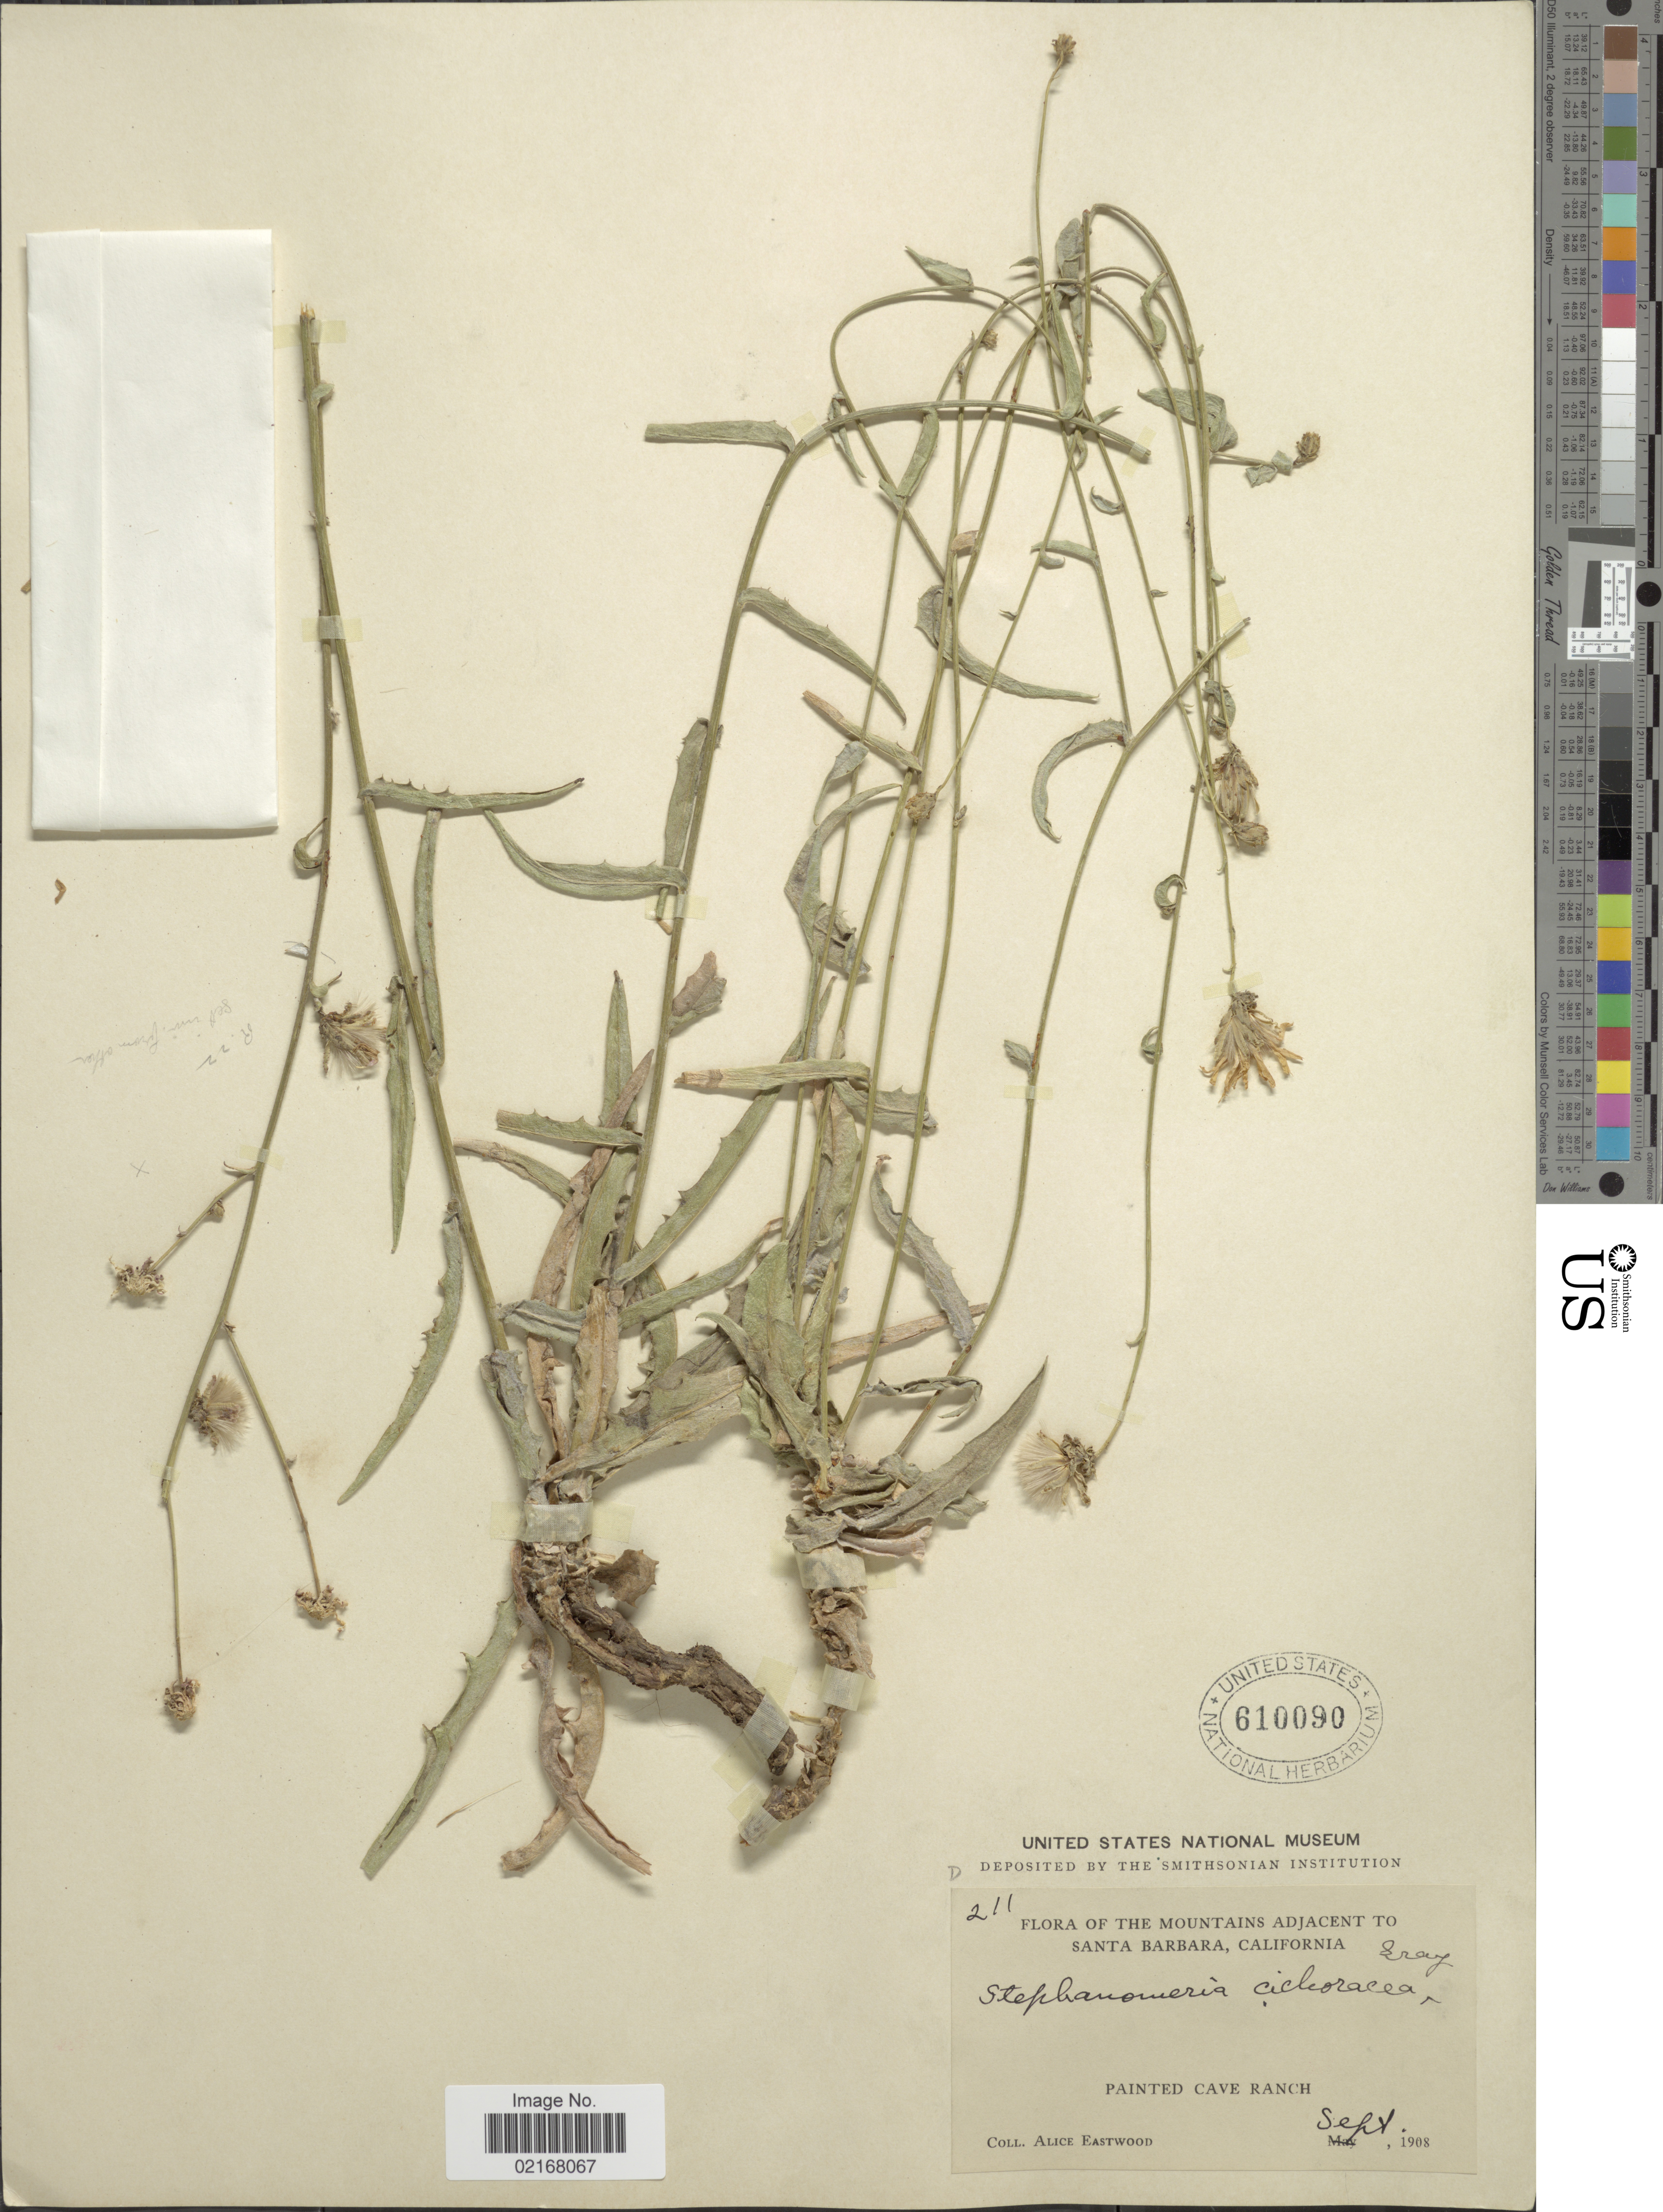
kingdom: Plantae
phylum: Tracheophyta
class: Magnoliopsida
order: Asterales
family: Asteraceae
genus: Stephanomeria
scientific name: Stephanomeria cichoriacea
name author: A. Gray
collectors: A. Eastwood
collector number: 211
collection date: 1908-09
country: United States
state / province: California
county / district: Santa Barbara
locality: Mountains adjacent to Santa Barbara, California. Painted Cave Ranch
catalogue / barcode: US 610090